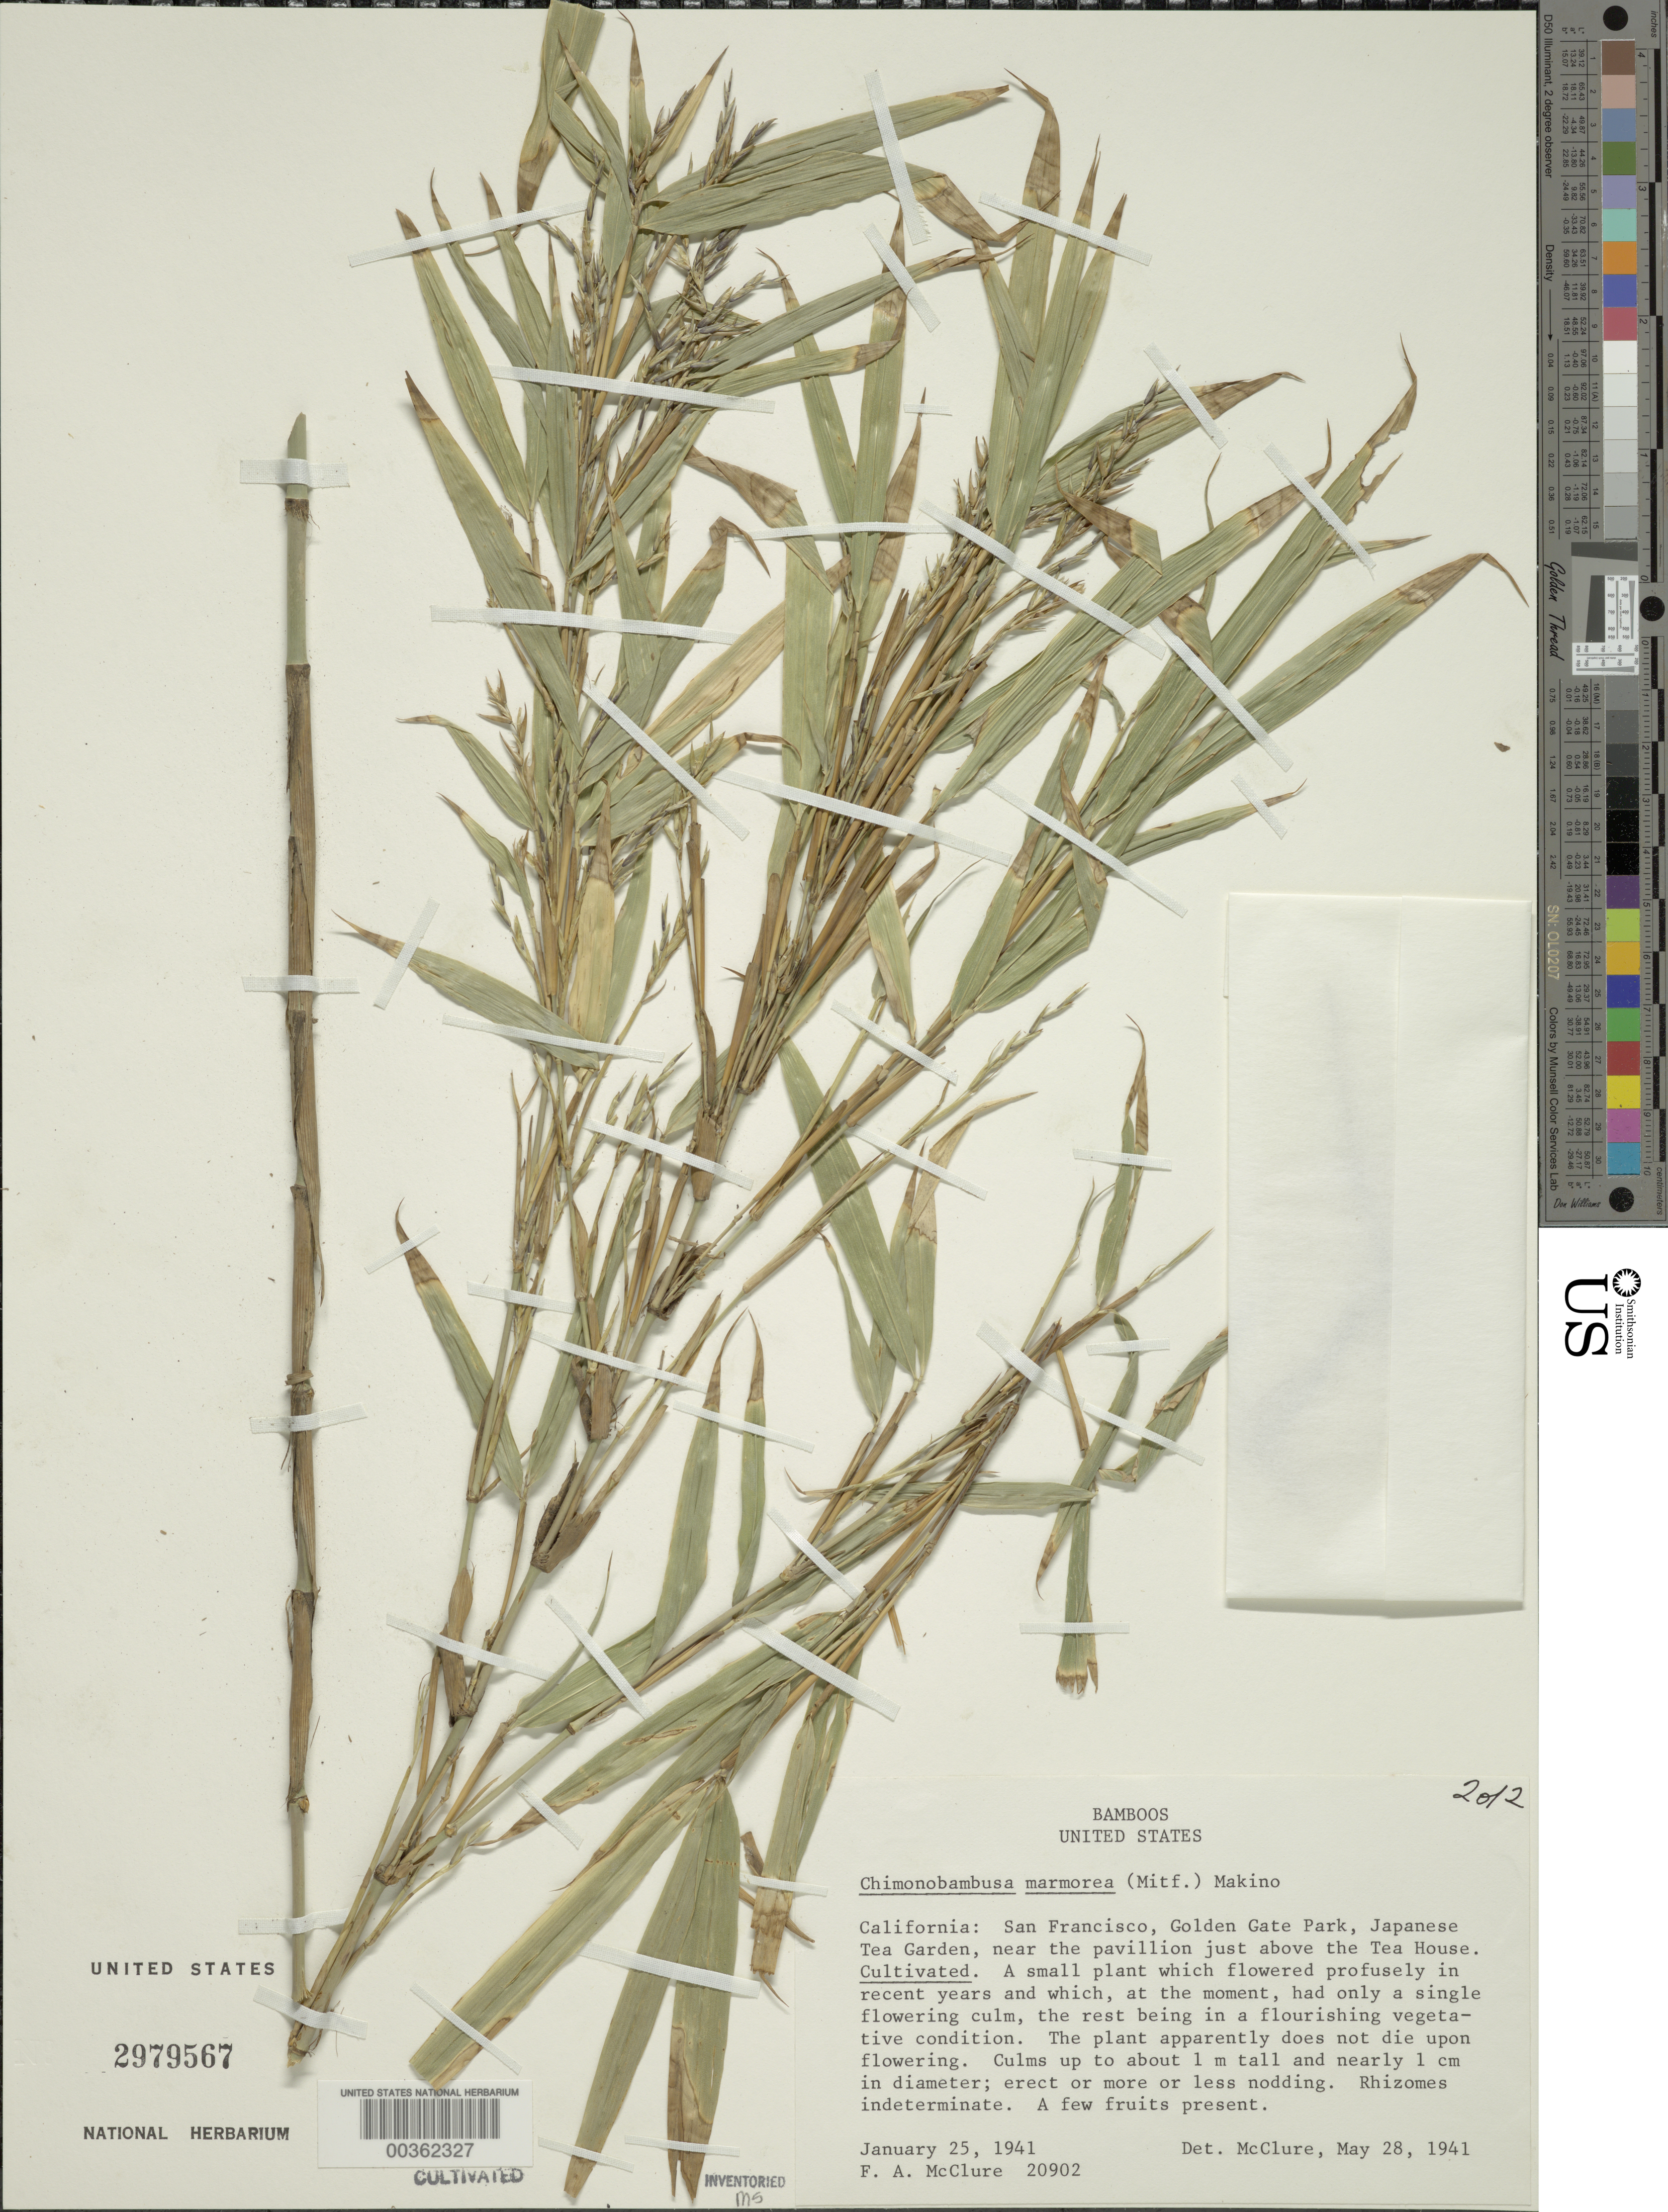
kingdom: Plantae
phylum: Tracheophyta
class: Liliopsida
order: Poales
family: Poaceae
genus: Chimonobambusa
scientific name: Chimonobambusa marmorea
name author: Makino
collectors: F. A. McClure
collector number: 20902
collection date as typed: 25 Jan 1941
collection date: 1941-01-25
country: United States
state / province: California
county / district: San Francisco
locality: Golden gate park-san francisco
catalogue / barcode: US 2979567